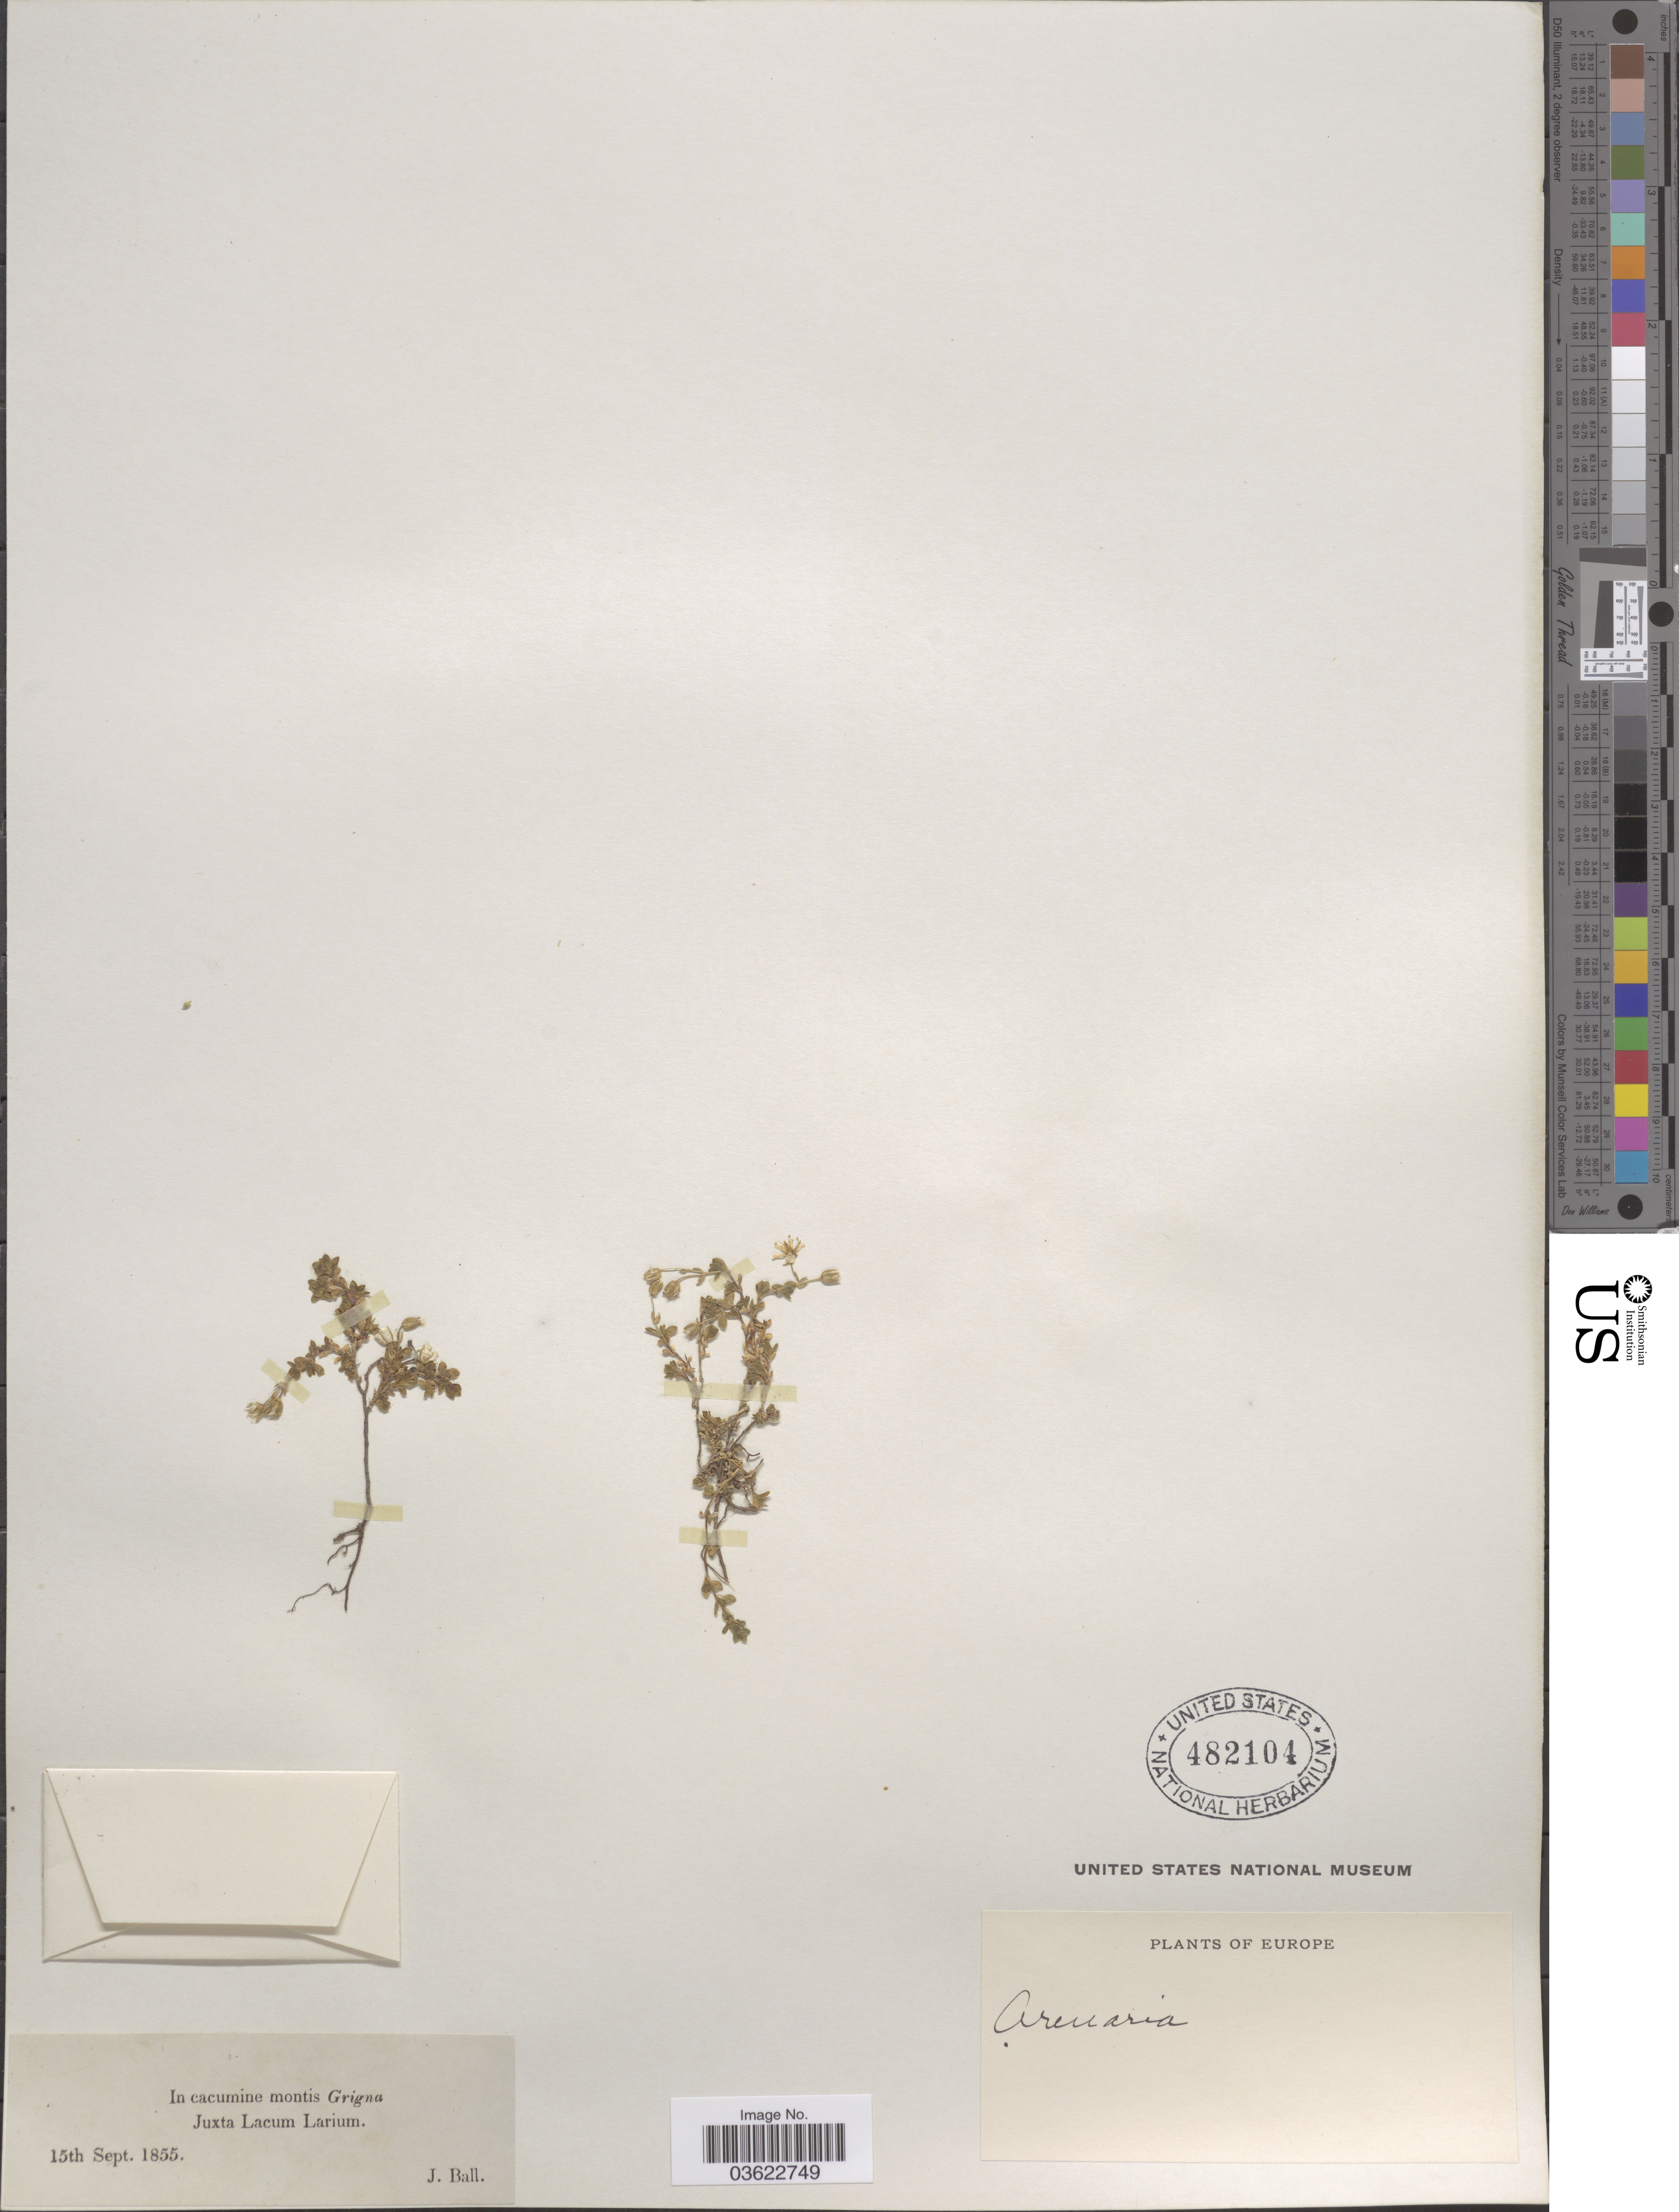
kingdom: Plantae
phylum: Tracheophyta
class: Magnoliopsida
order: Caryophyllales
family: Caryophyllaceae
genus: Arenaria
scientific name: Arenaria sp.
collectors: J. Ball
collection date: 1855-09-15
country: Italy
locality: In cacumine montis Grigna. Juxta Lacum Larium. Europe.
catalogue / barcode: US 482104